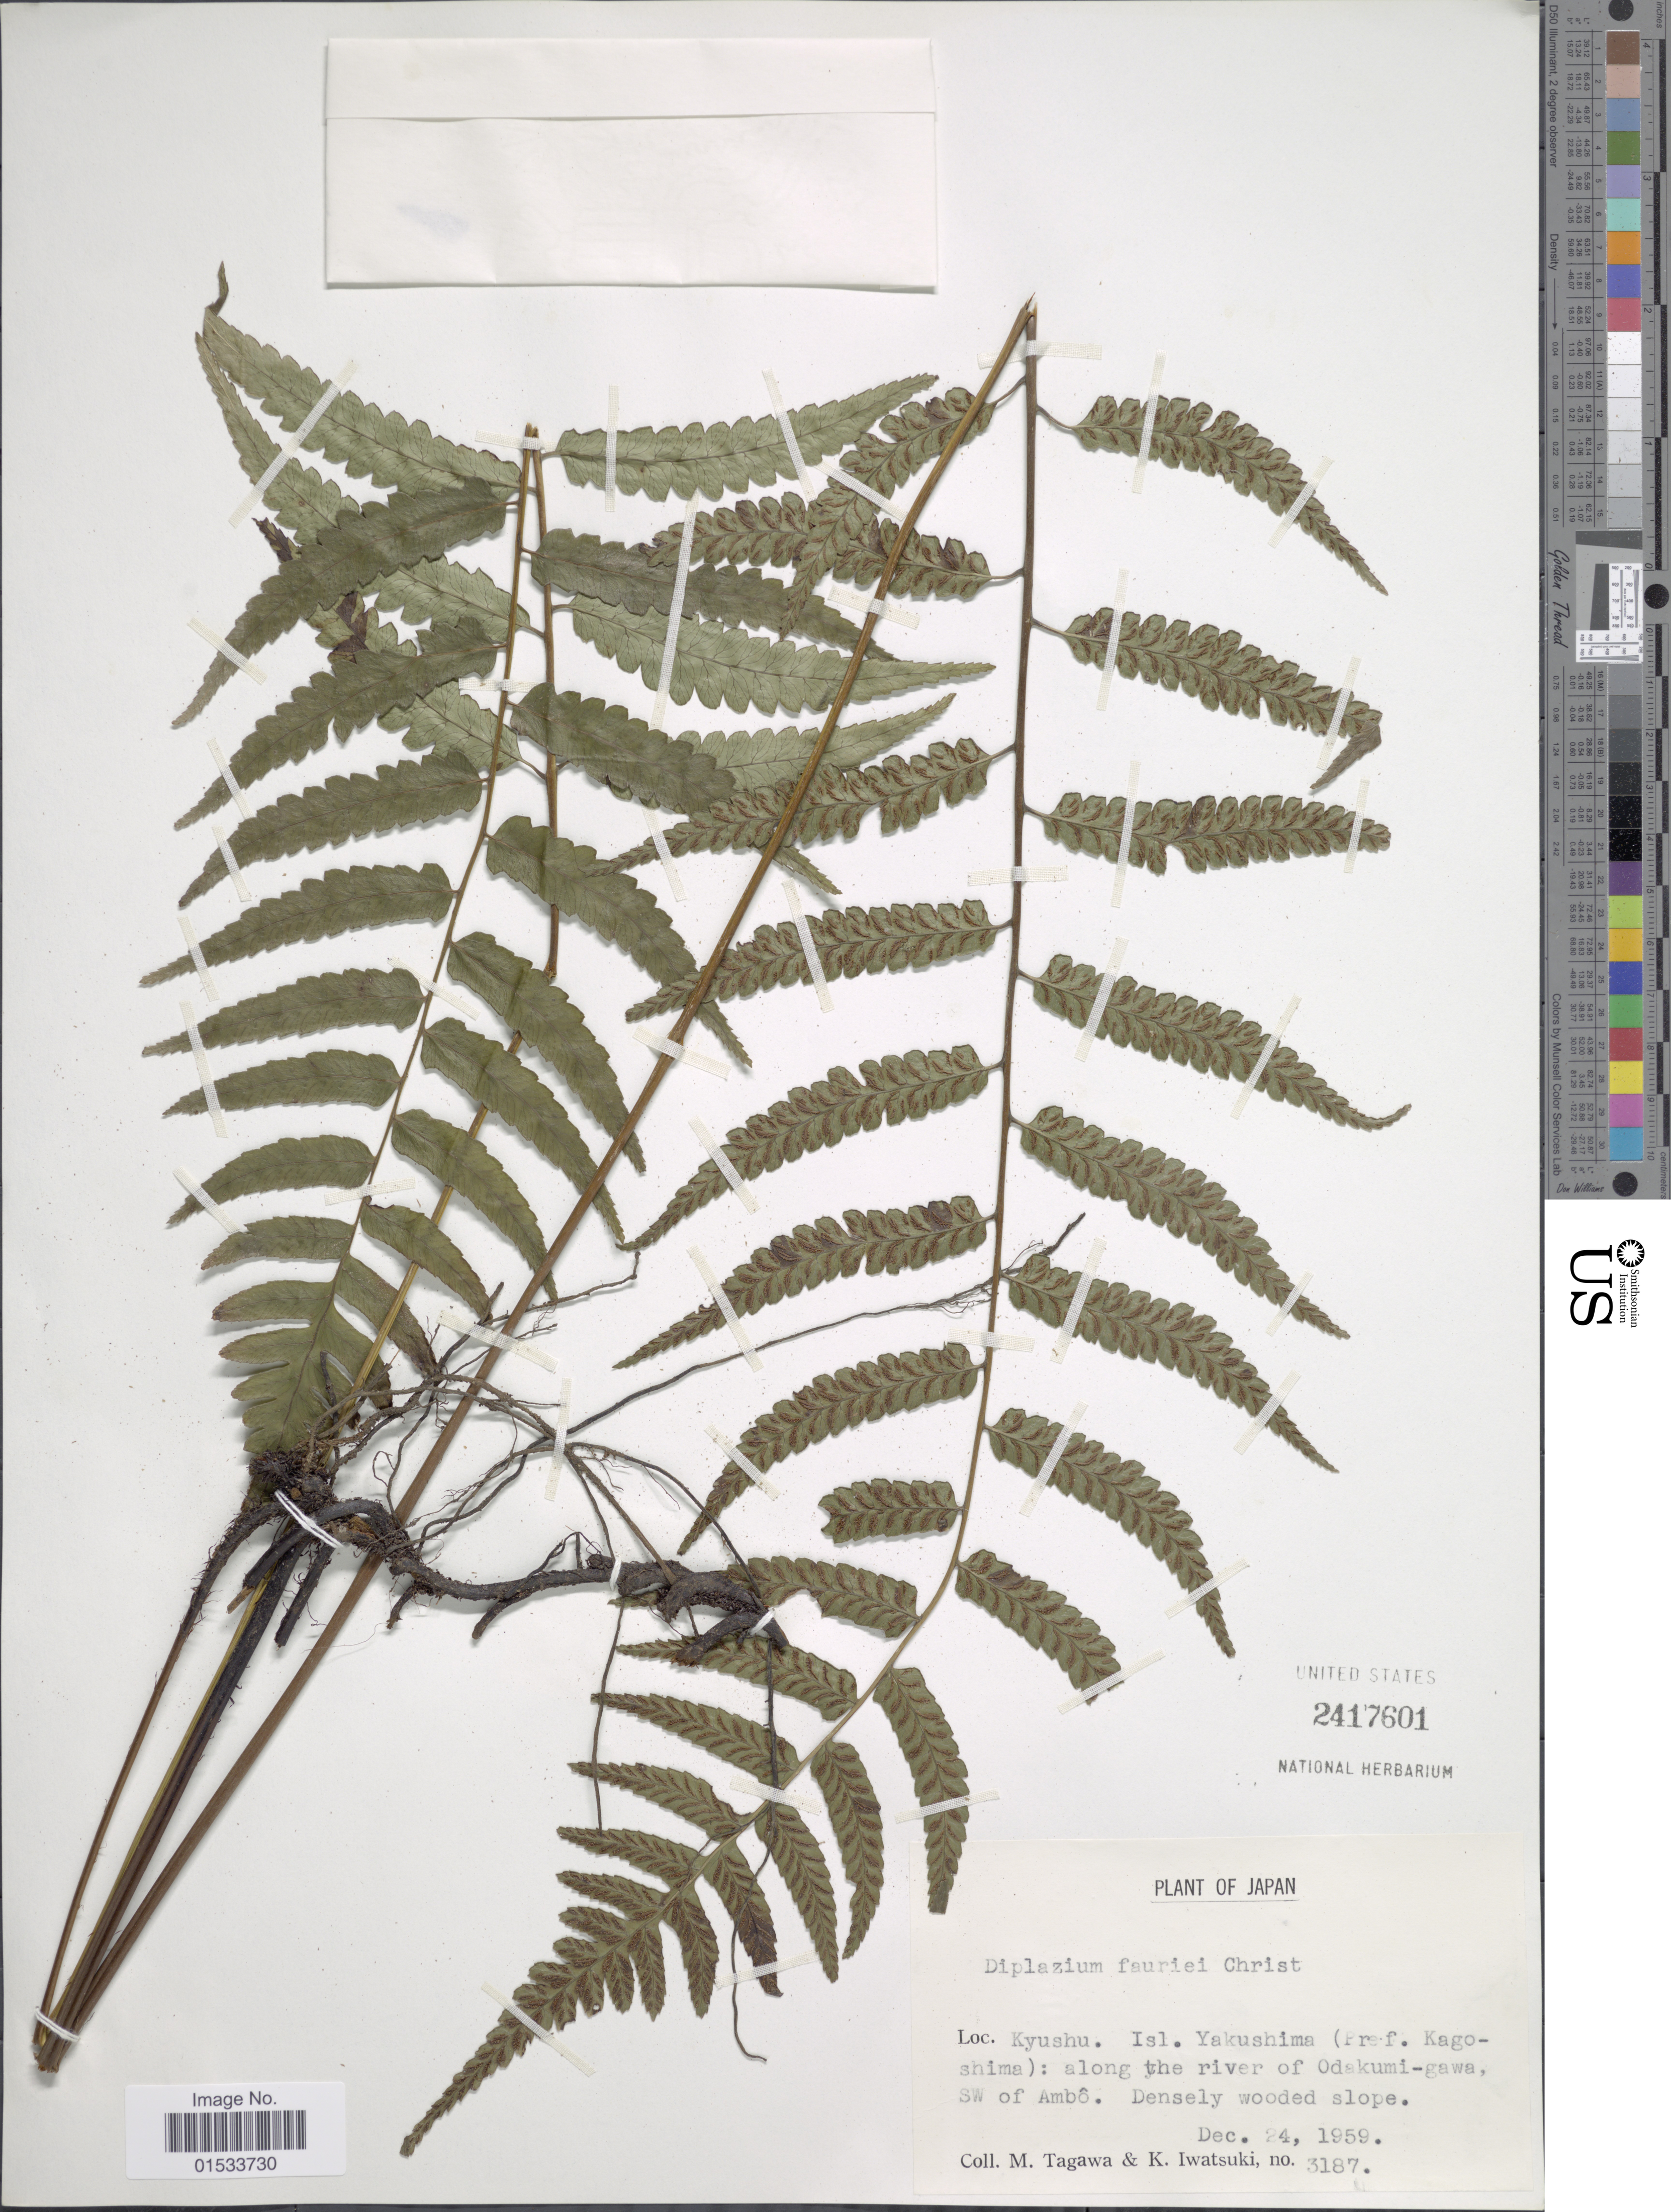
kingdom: Plantae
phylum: Tracheophyta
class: Polypodiopsida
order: Polypodiales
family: Athyriaceae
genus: Diplazium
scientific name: Diplazium fauriei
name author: Christ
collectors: M. Tagawa & K. Iwatsuki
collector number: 3187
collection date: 1959-12-24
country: Japan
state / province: Kagosima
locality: Kyushu, Isl. Yakushima: along the river of Odakumi- gawa, SW of Ambô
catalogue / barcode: US 2417601